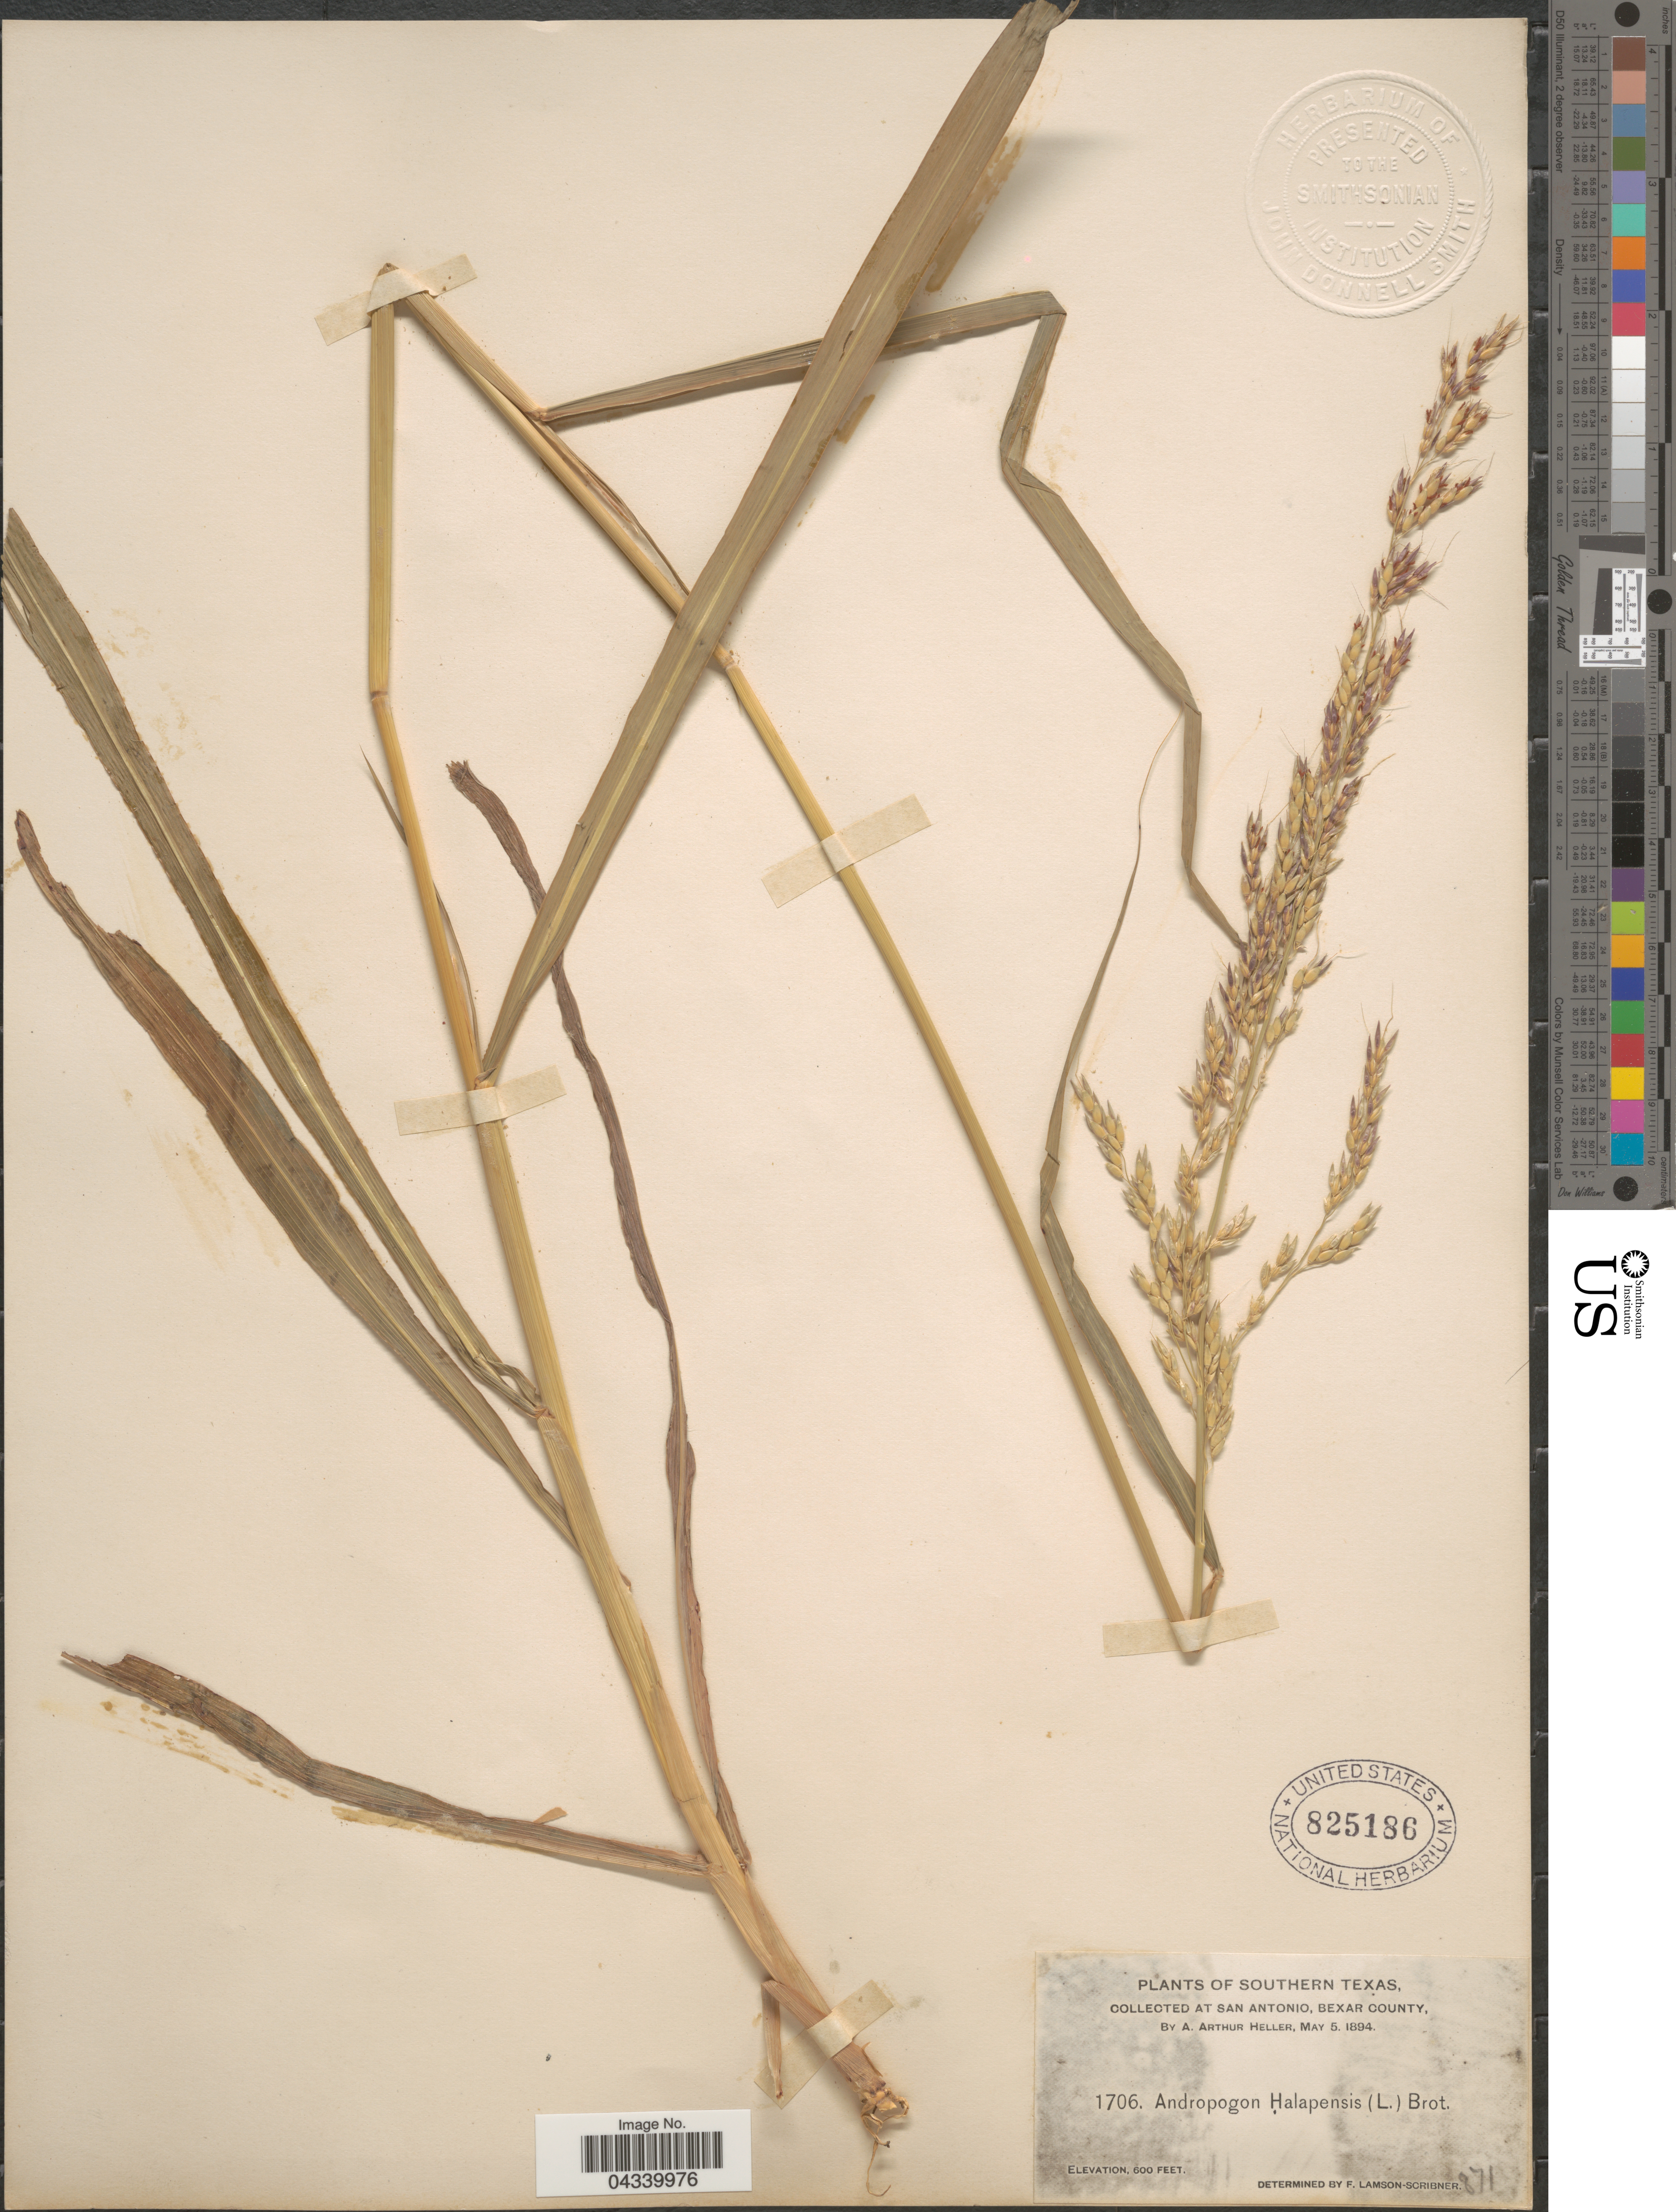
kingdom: Plantae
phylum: Tracheophyta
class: Liliopsida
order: Poales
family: Poaceae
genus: Sorghum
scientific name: Sorghum halepense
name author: (L.) Pers.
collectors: A. A. Heller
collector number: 1706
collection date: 1894-05-05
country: United States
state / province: Texas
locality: Southern Texas. At San Antonio, Bexar County.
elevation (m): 183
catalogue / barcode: US 825186